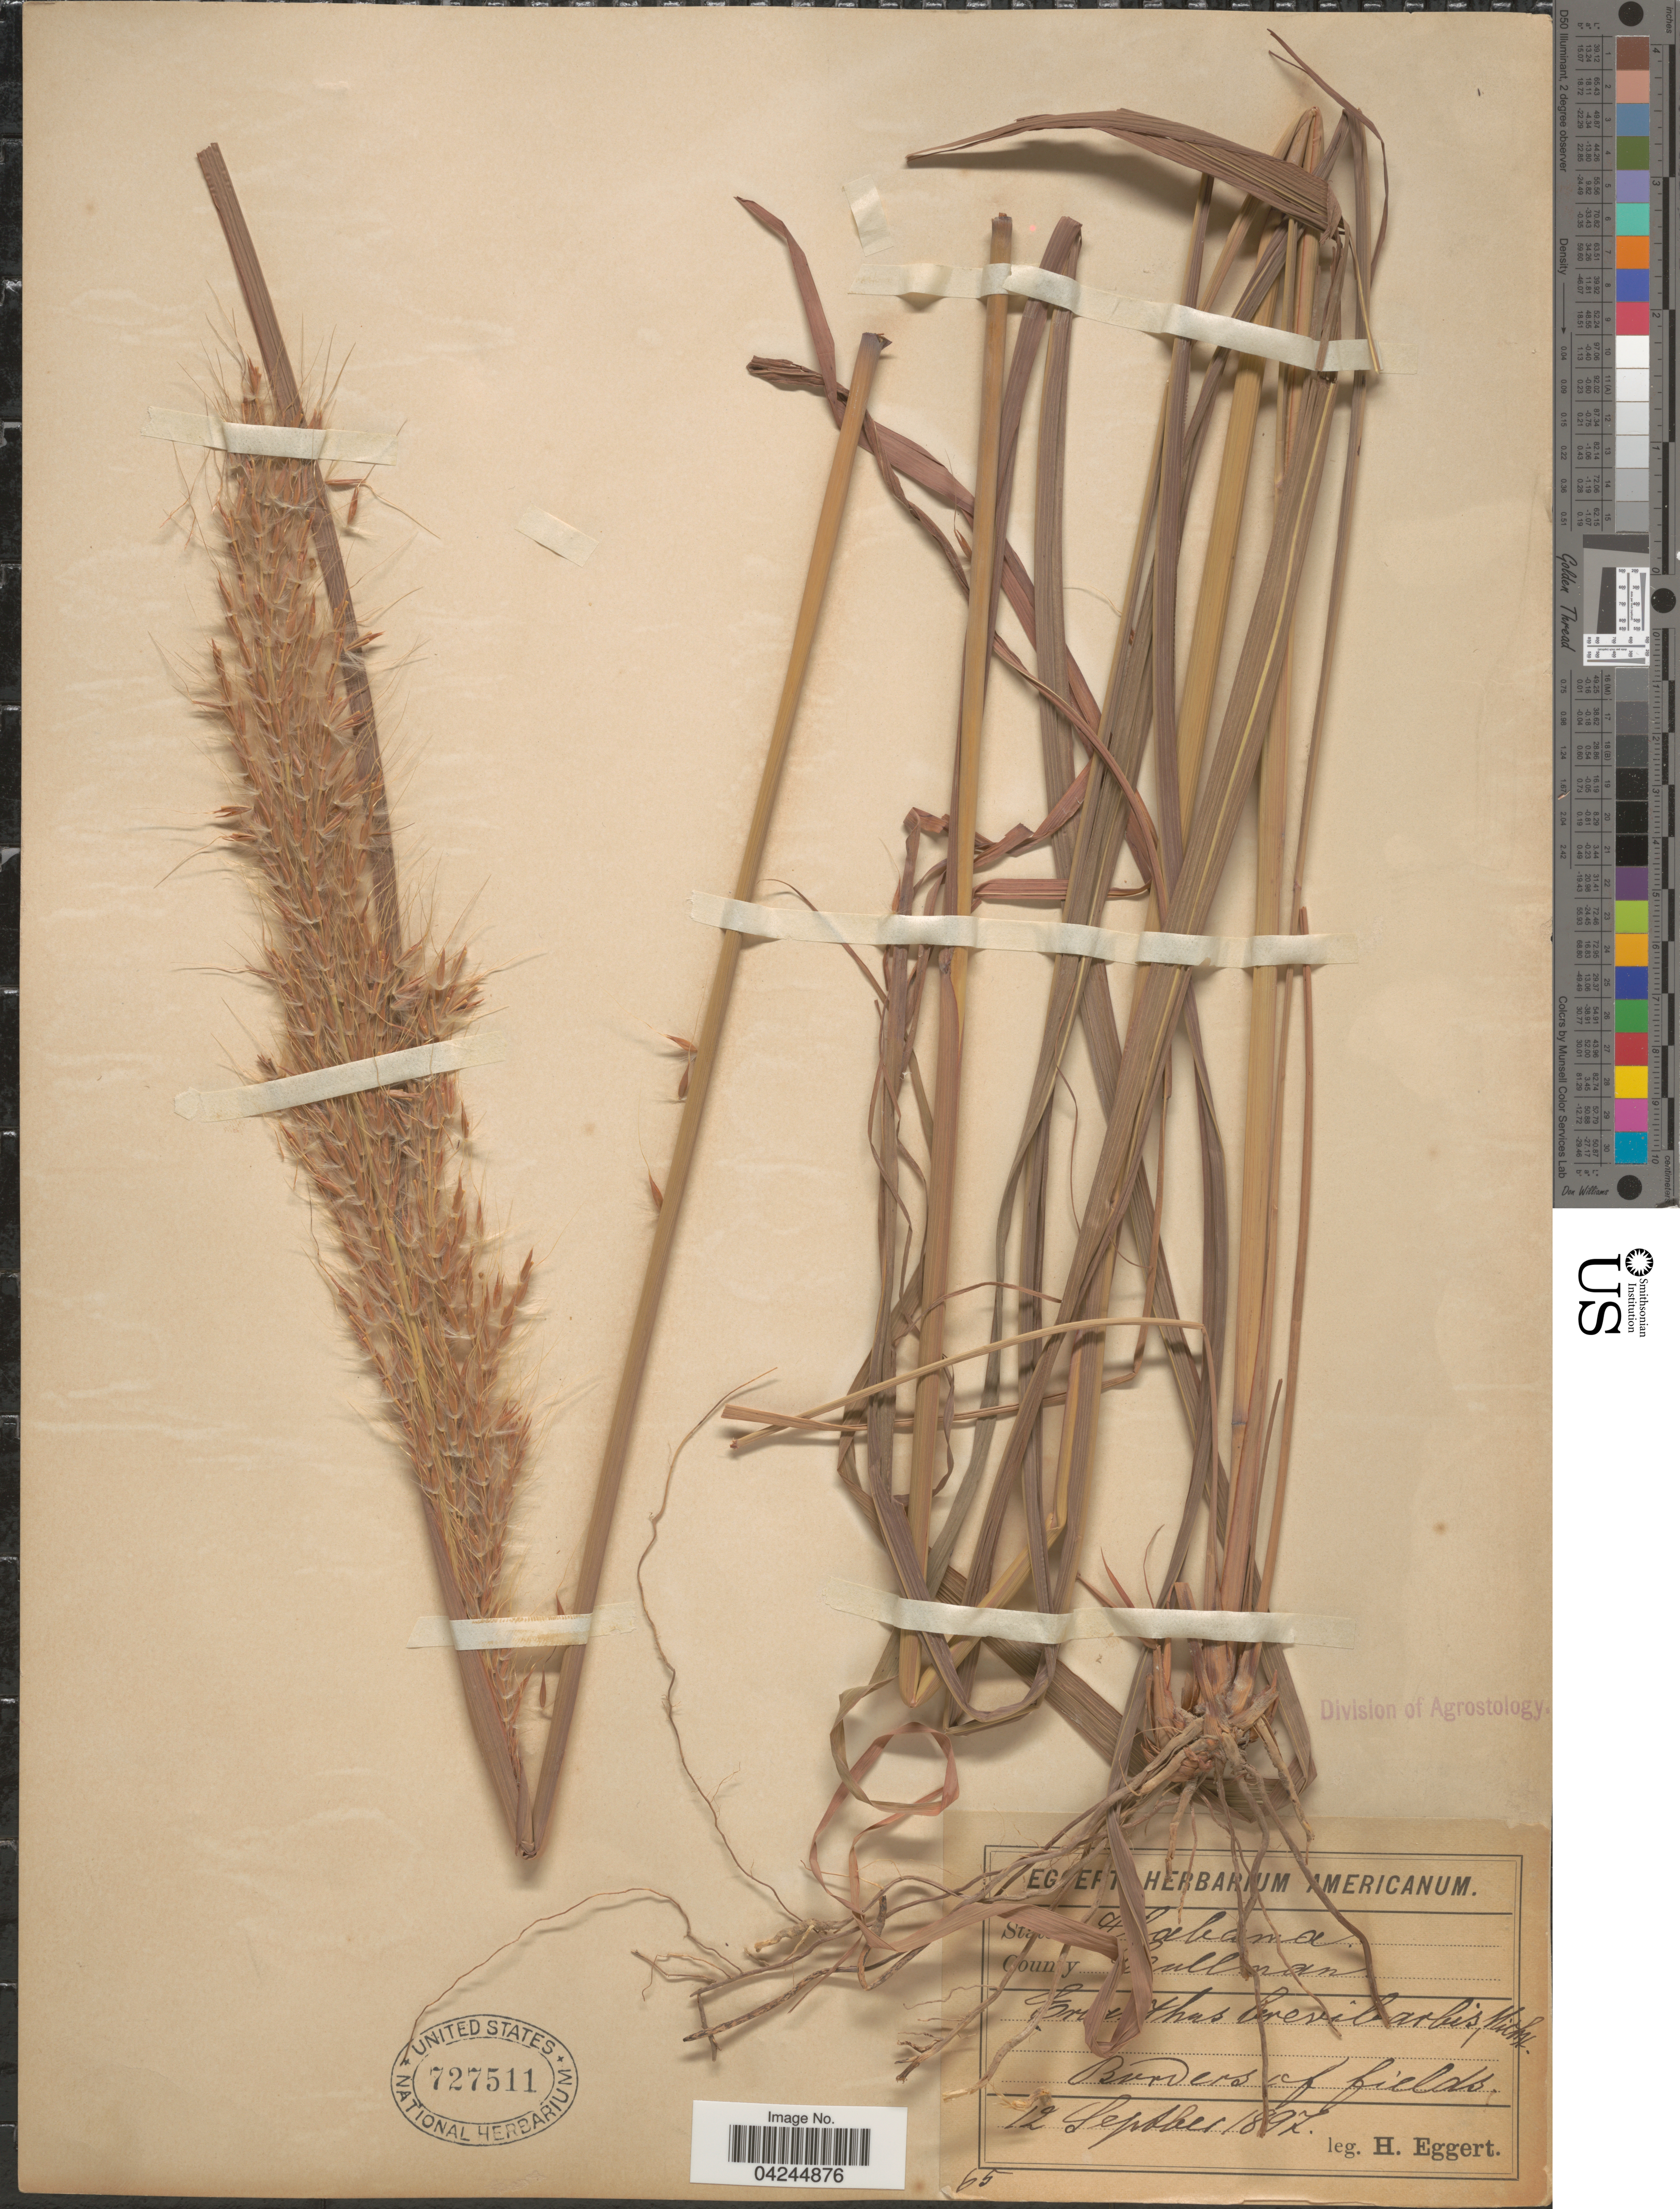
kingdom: Plantae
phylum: Tracheophyta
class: Liliopsida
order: Poales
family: Poaceae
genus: Erianthus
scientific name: Erianthus brevibarbis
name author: Michx.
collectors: H. Eggert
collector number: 65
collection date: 1897-09-12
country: United States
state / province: Alabama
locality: County Cullman. Borders of fields.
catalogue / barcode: US 727511